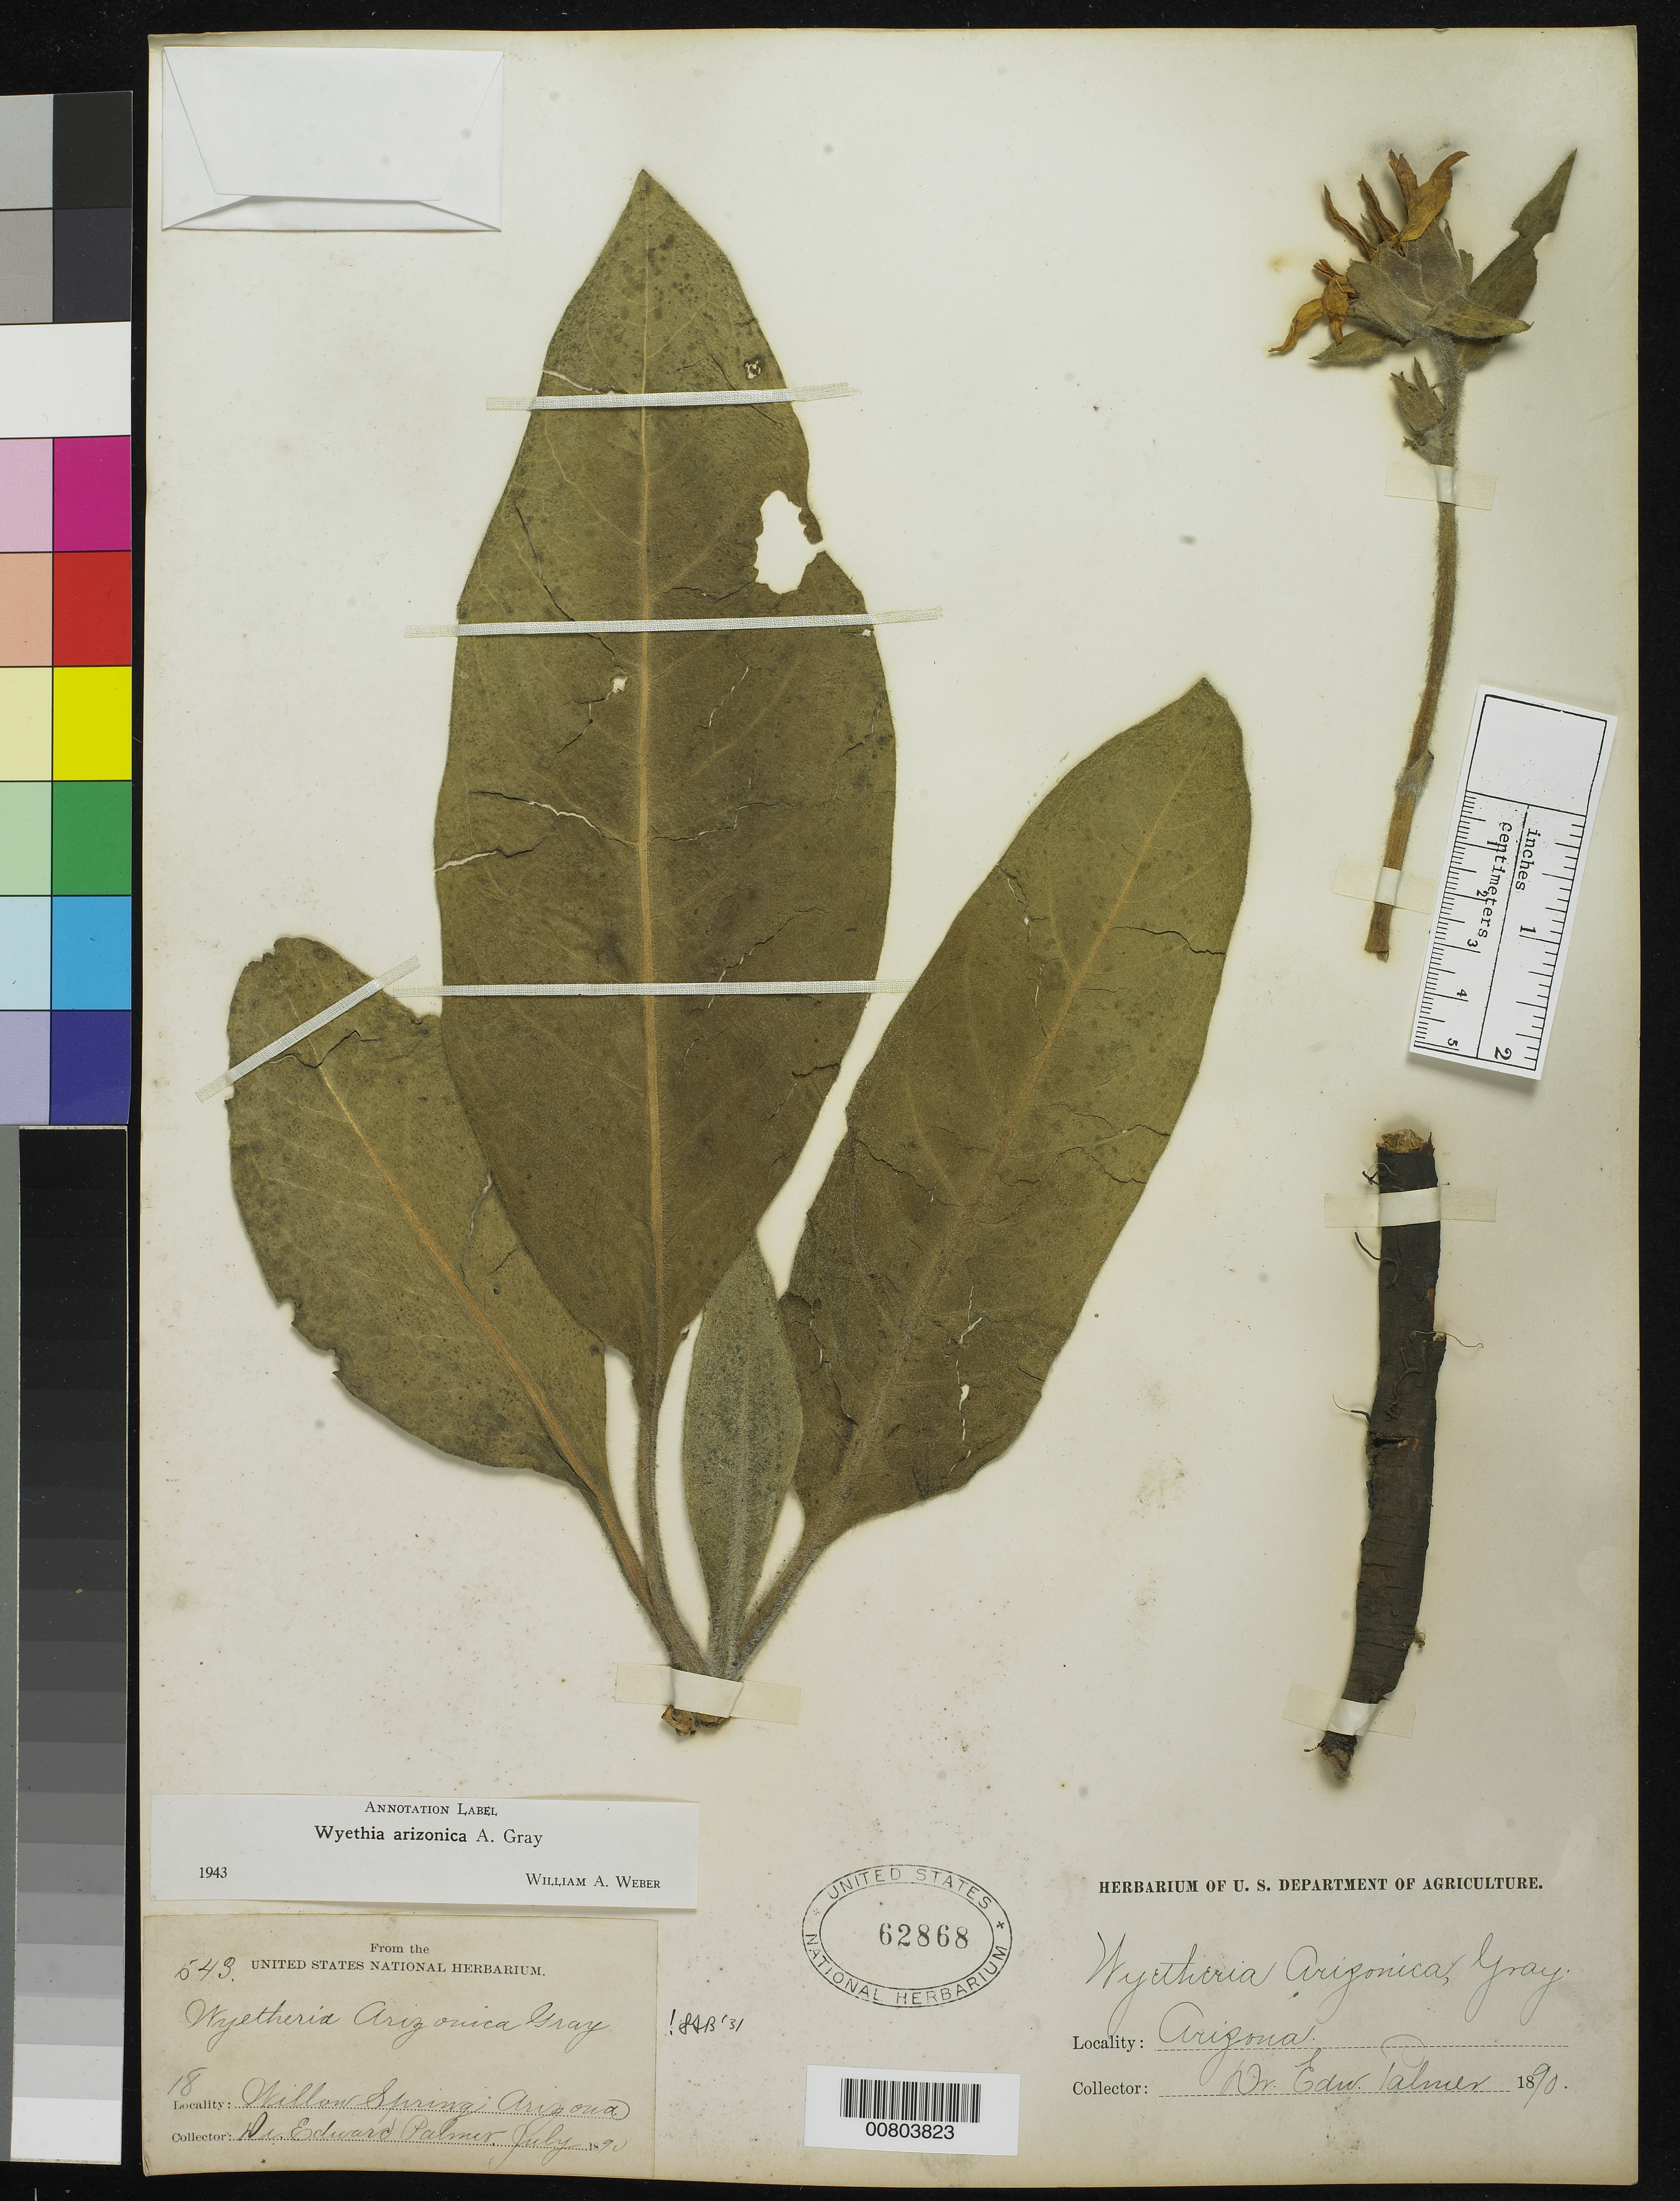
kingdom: Plantae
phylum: Tracheophyta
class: Magnoliopsida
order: Asterales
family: Asteraceae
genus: Wyethia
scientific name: Wyethia arizonica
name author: A. Gray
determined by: Weber, W. A.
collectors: E. Palmer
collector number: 543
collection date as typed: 1890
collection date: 1890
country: United States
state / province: Arizona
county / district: Coconino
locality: Willow Spring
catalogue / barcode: US 62868